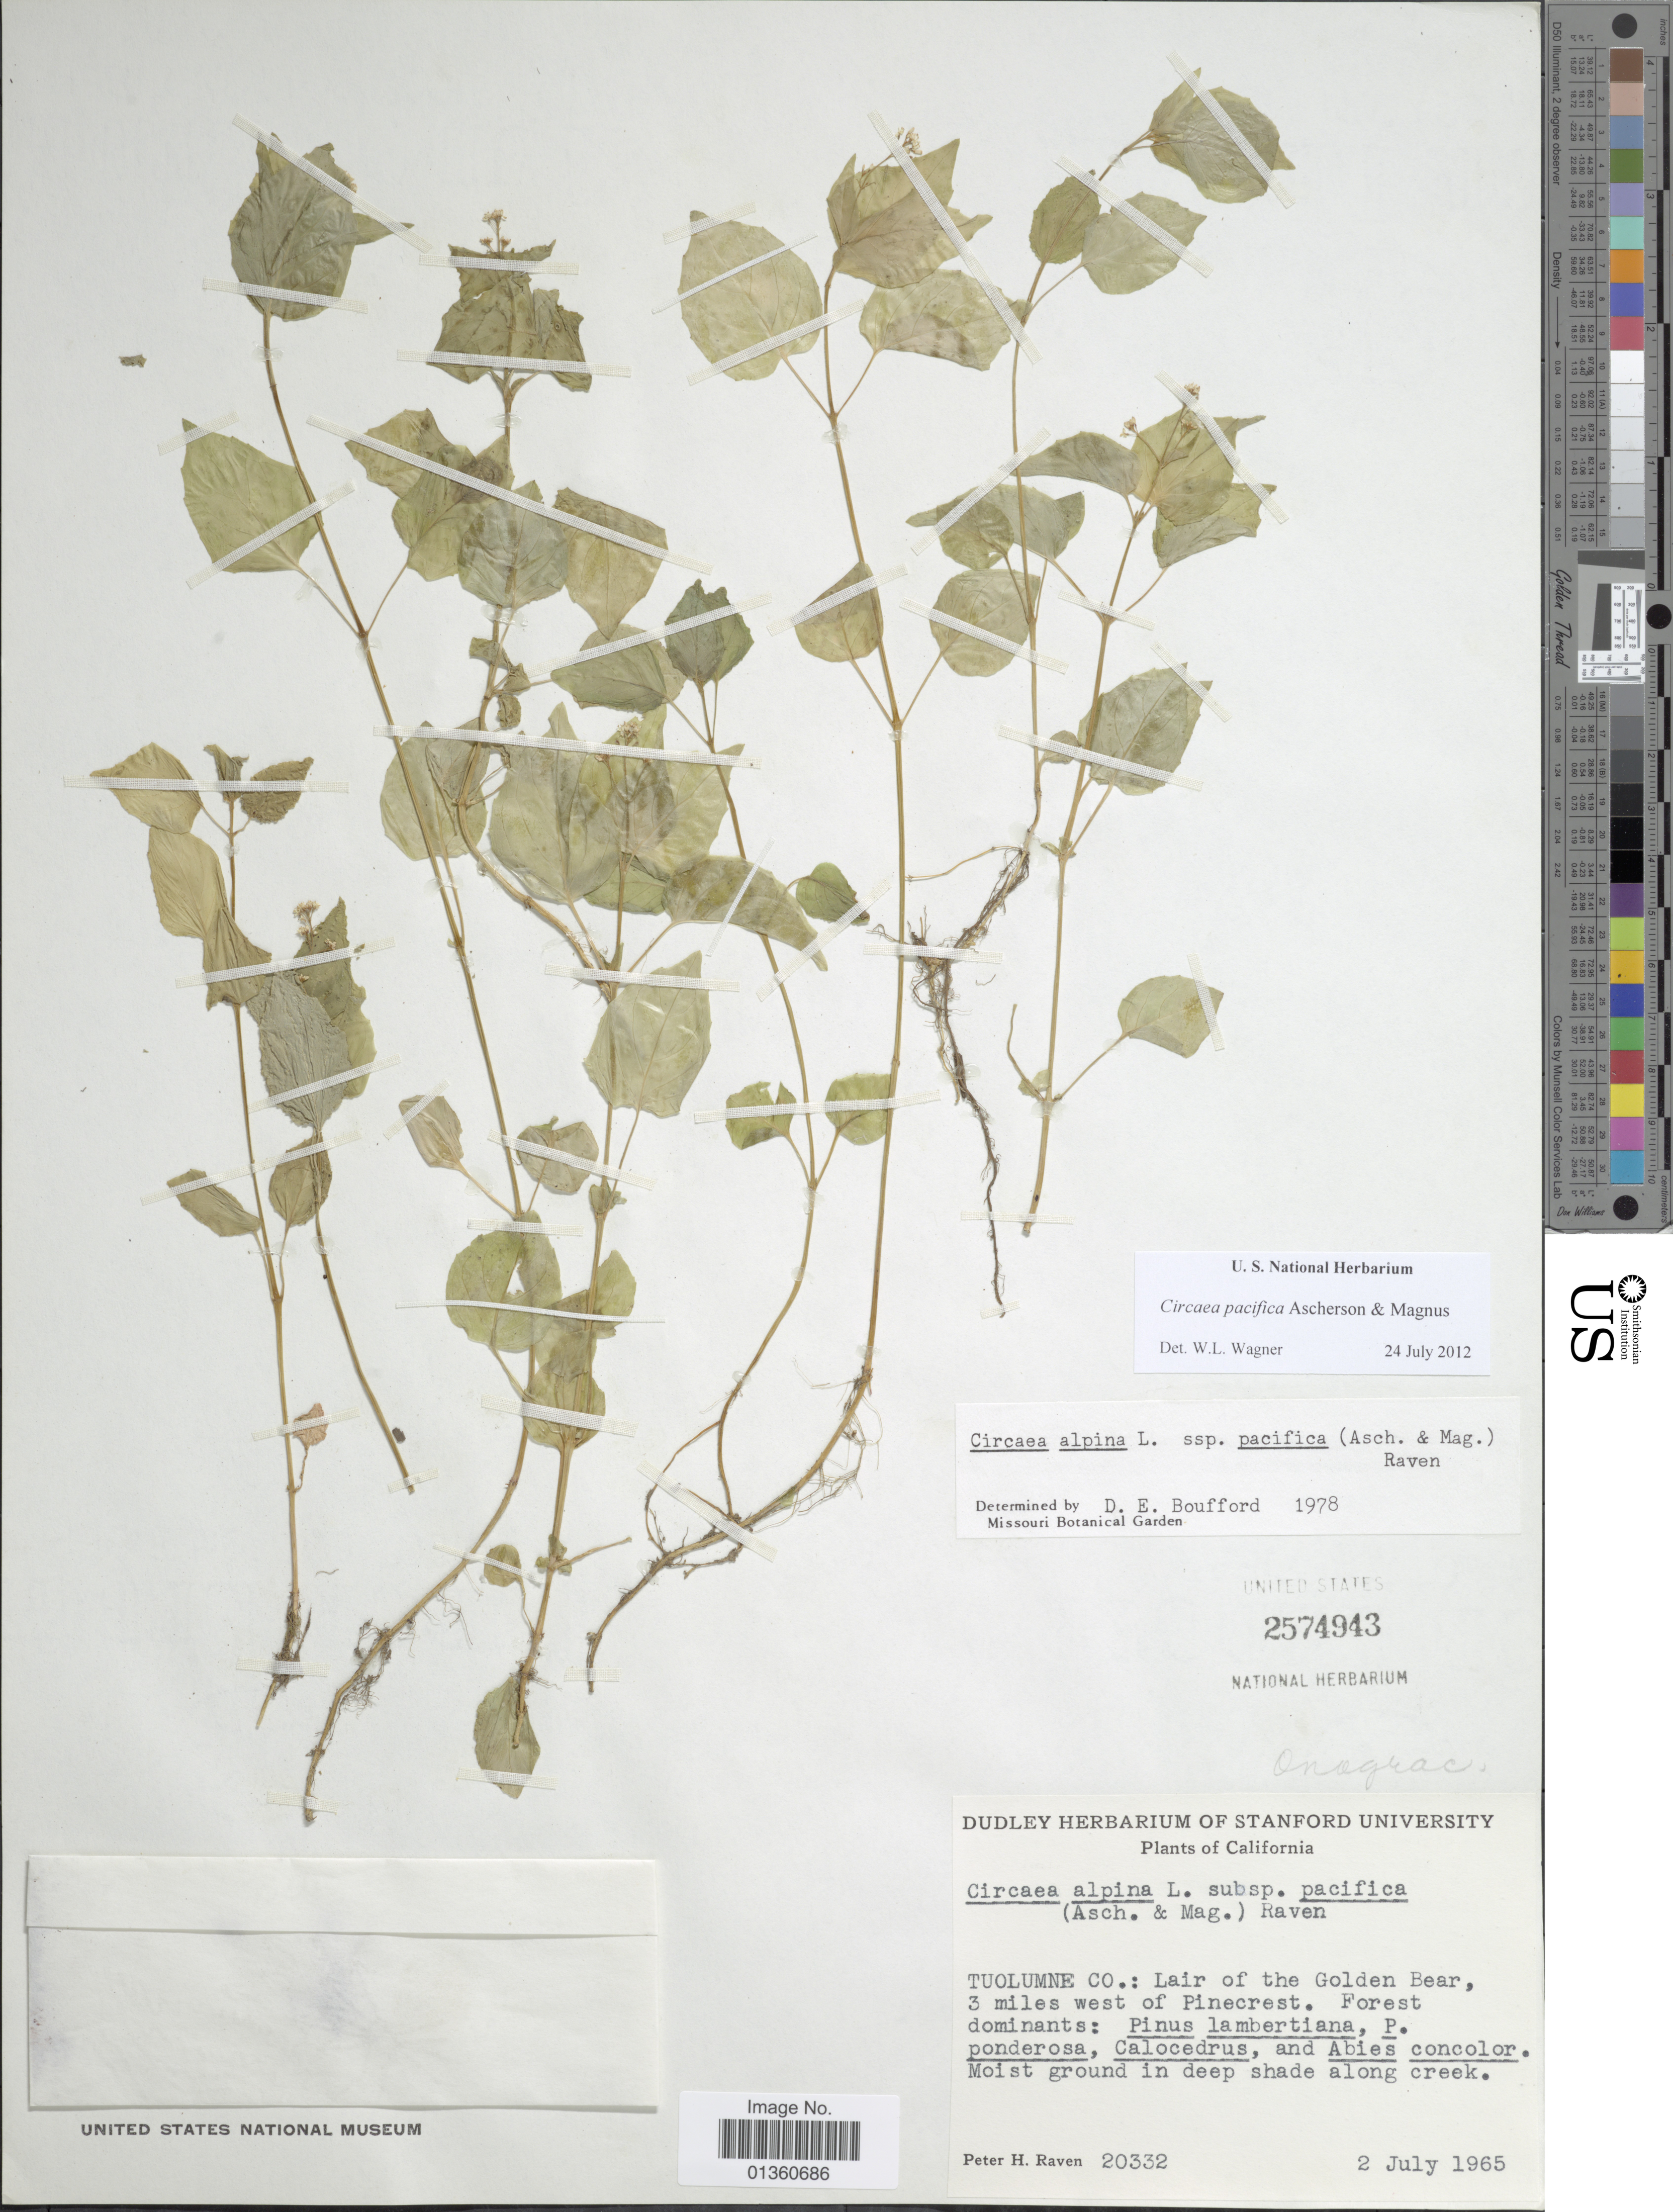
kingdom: Plantae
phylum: Tracheophyta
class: Magnoliopsida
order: Myrtales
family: Onagraceae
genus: Circaea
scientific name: Circaea pacifica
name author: Asch. & Magnus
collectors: P. Raven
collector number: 20332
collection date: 1965-07-02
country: United States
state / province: California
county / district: Tuolumne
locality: Tuolumne Co.: Lair of the Golden Bear, 3 miles west of Pinecrest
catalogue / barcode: US 2574943